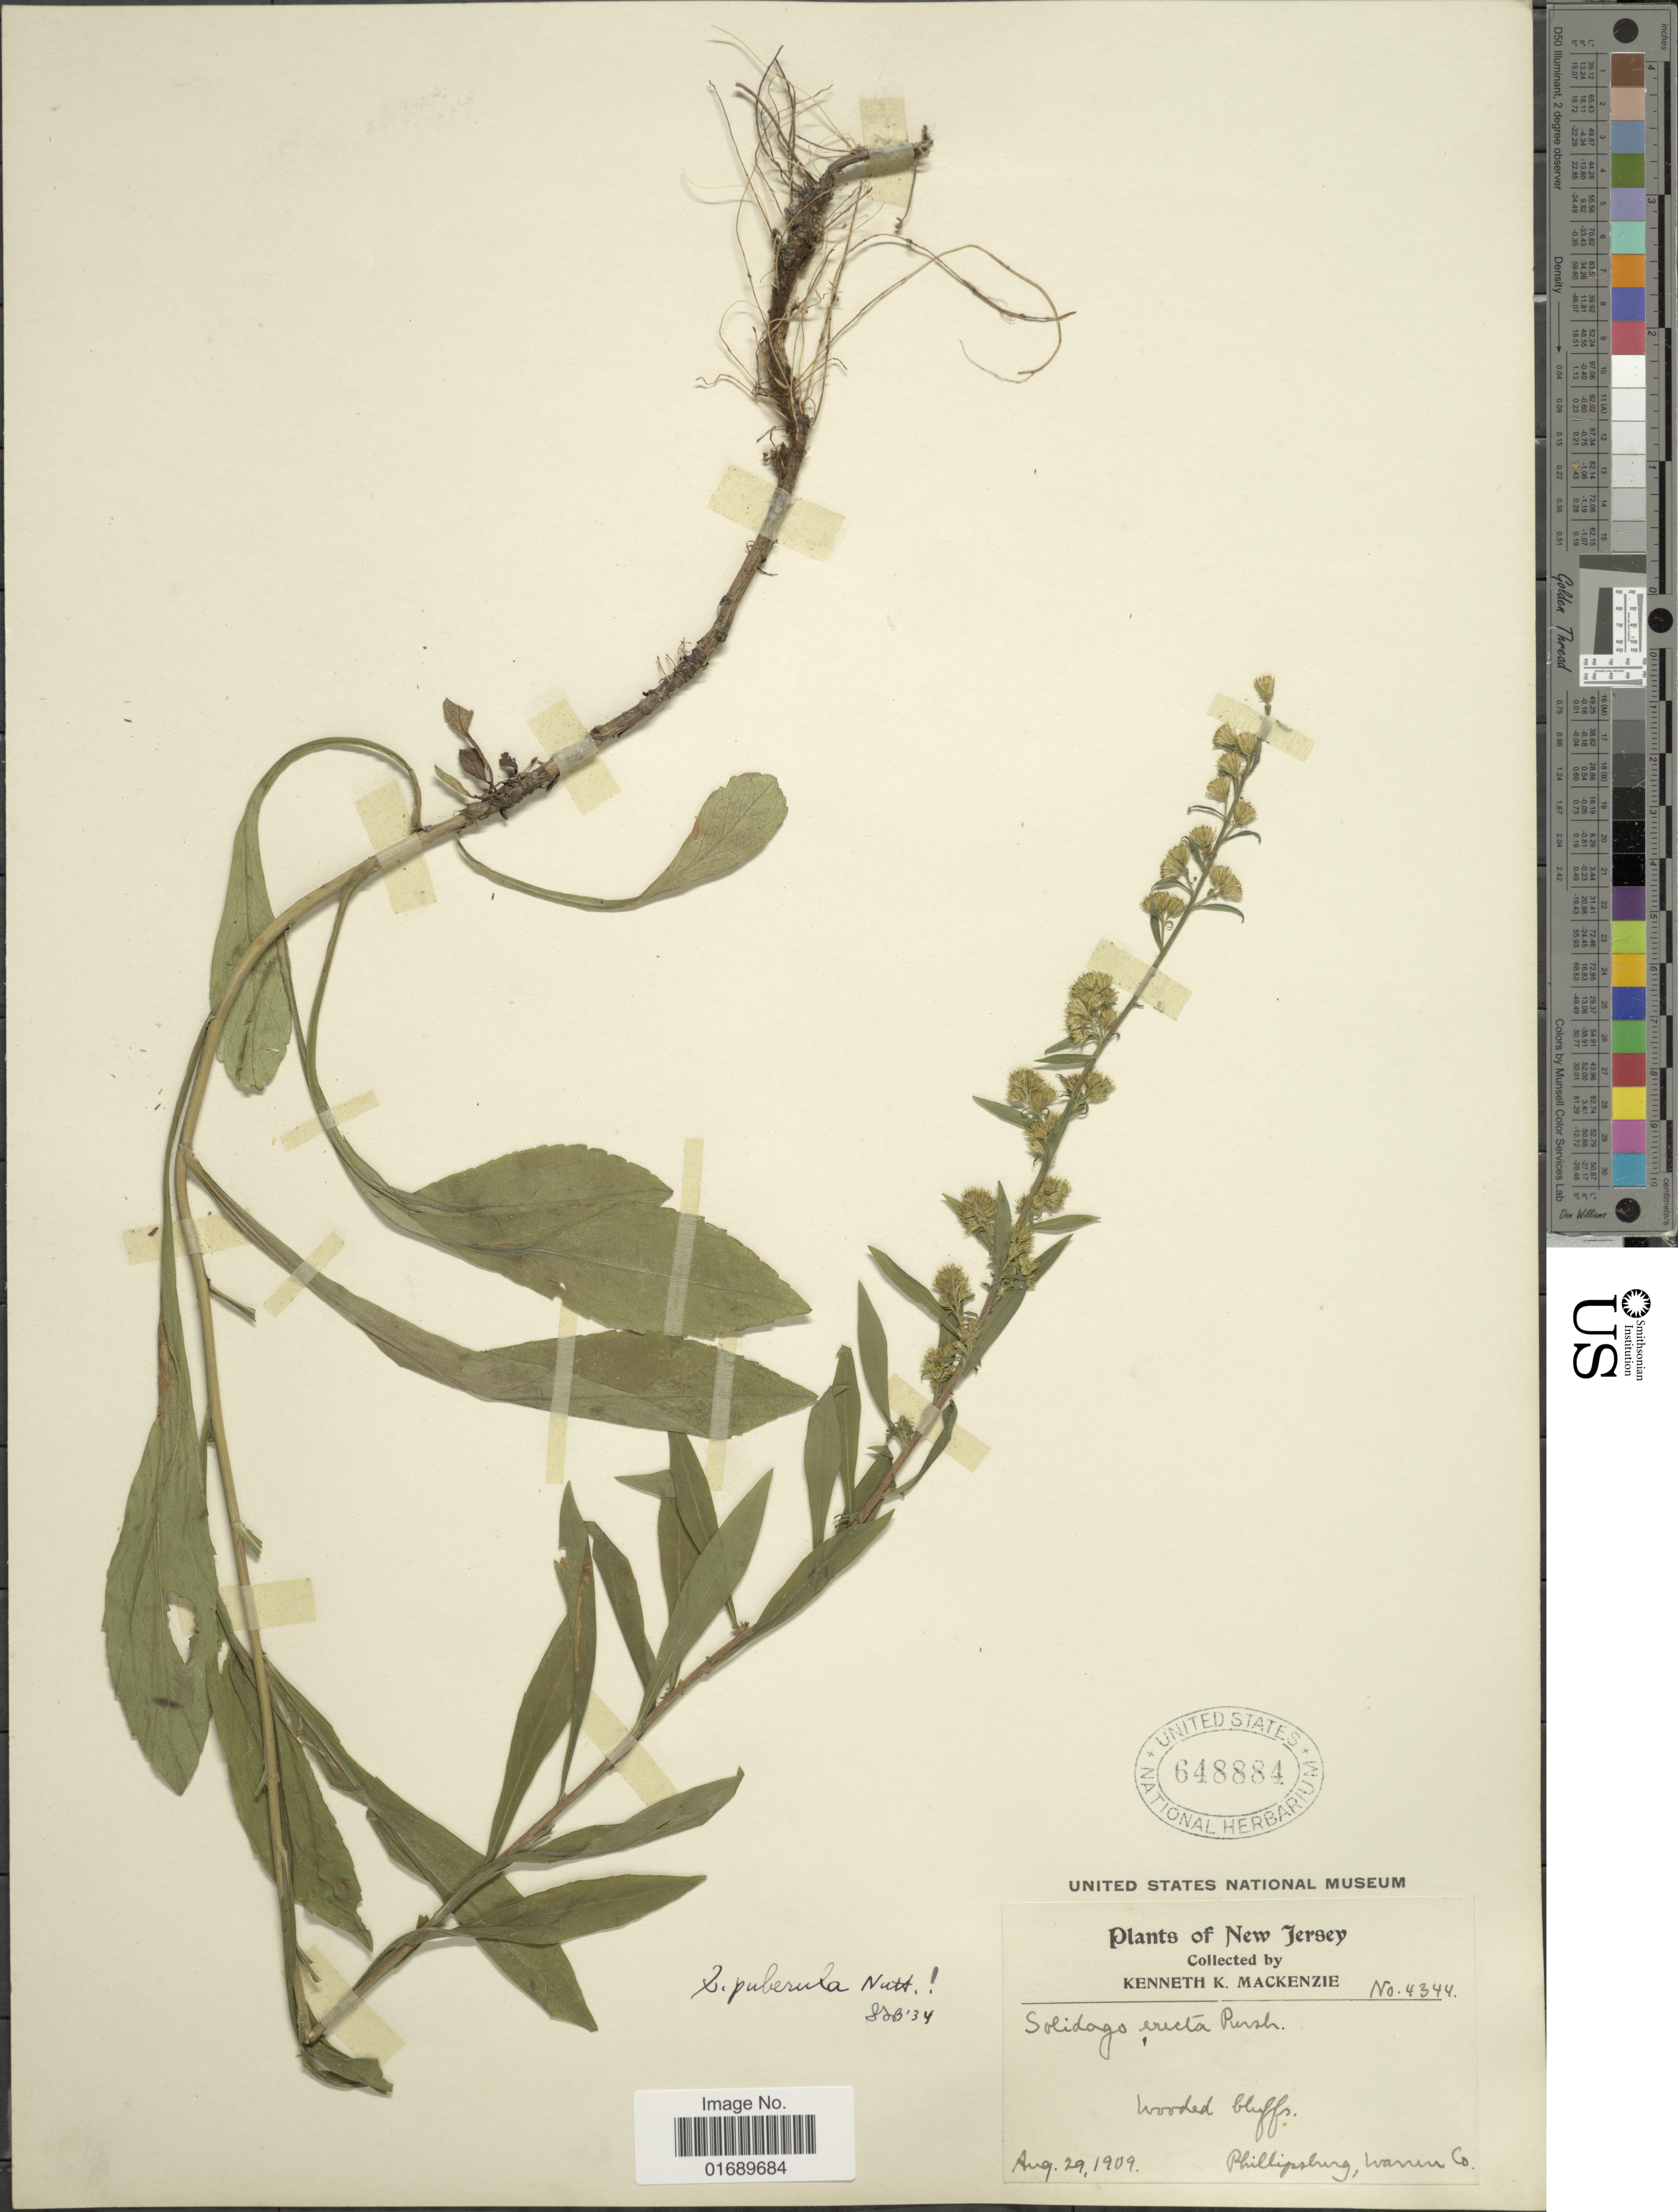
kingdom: Plantae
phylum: Tracheophyta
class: Magnoliopsida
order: Asterales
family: Asteraceae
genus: Solidago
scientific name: Solidago puberula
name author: Nutt.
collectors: K. K. Mackenzie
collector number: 4344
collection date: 1909-08-29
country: United States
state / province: New Jersey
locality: Wooded bluffs, Phillipsburg, Warner Co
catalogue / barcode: US 648884